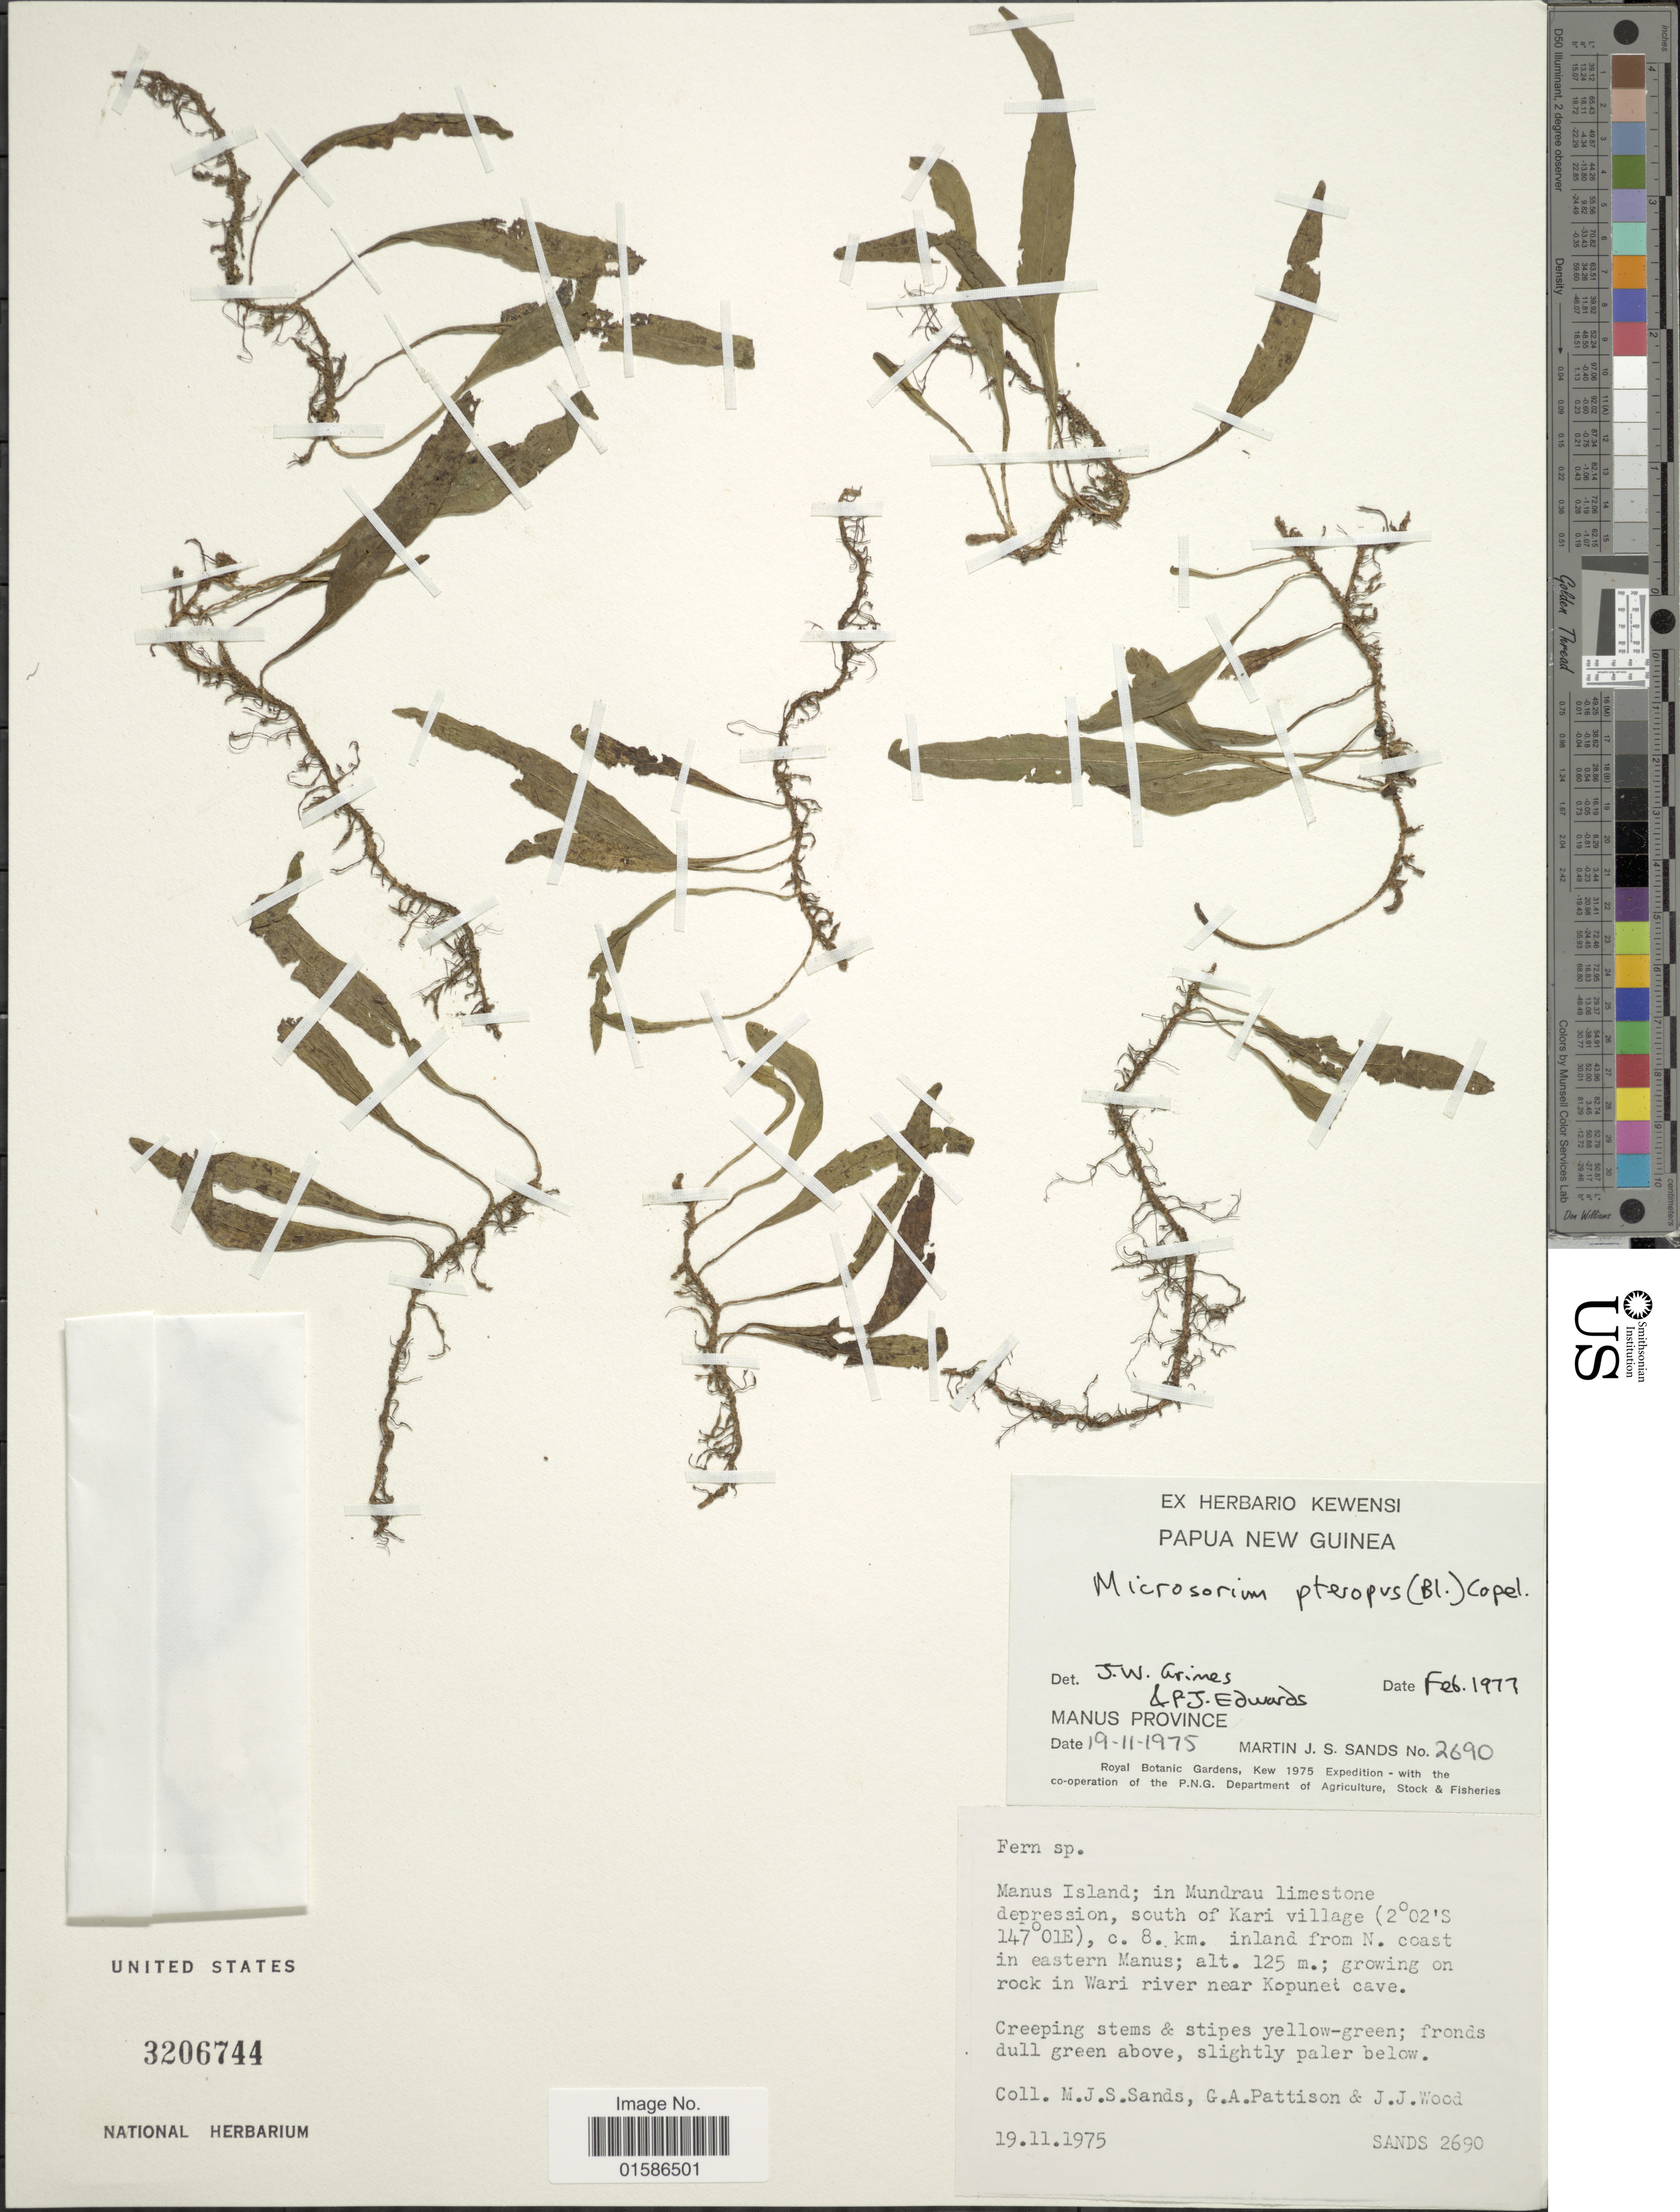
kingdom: Plantae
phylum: Tracheophyta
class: Polypodiopsida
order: Polypodiales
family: Polypodiaceae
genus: Microsorum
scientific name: Microsorum pteropus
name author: (Blume) Copel.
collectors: M. Sands, G. Pattison & J. Wood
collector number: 2690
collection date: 1975-11-19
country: Papua New Guinea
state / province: Manus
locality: Manus Island; in Mundrau limestone depression, south of Kari village, c. 8. km inland from n coast in eastern Manusl growing on rock in Wari river near Kopunet cave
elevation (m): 125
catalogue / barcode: US 3206744